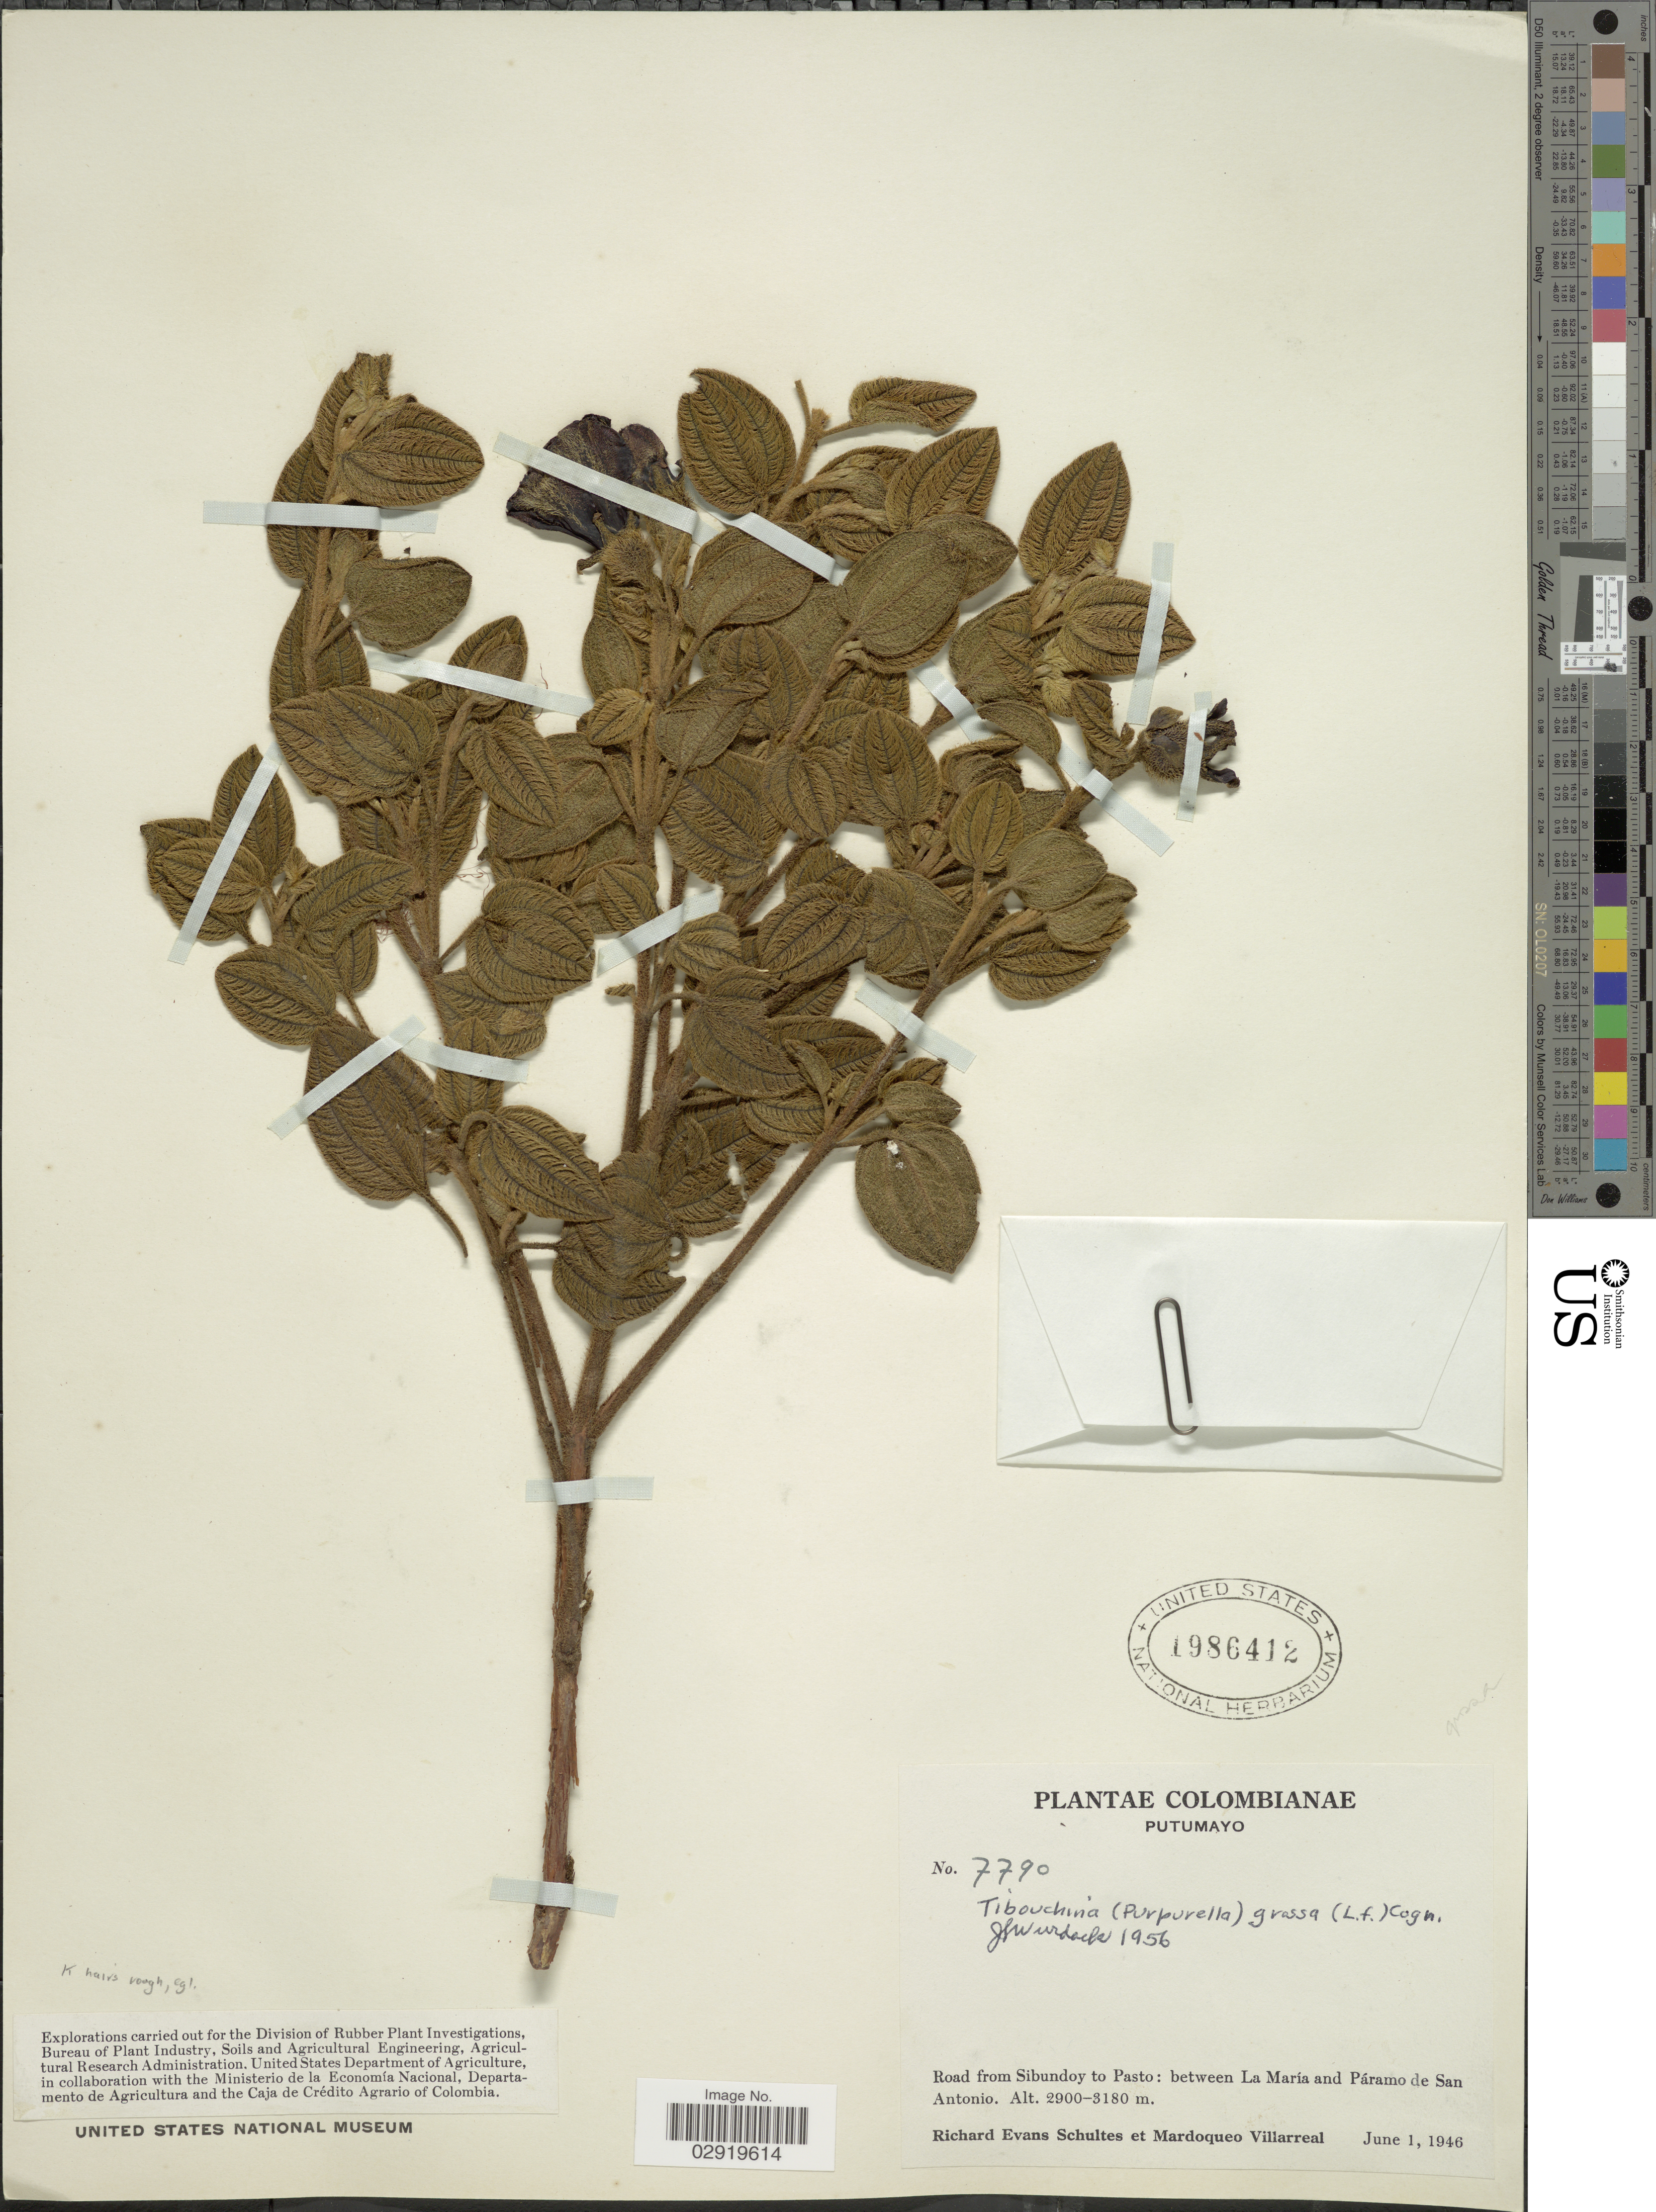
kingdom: Plantae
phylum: Tracheophyta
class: Magnoliopsida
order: Myrtales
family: Melastomataceae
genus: Chaetogastra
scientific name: Chaetogastra grossa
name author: (L. f.) P.J.F. Guim. & Michelang.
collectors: R. E. Schultes & M. Villarreal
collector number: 7790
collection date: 1946-06-01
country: Colombia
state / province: Putumayo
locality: Road from Sibundoy to Pasto: between La María and Páramo de San Antonio.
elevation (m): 2900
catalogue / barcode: US 1986412